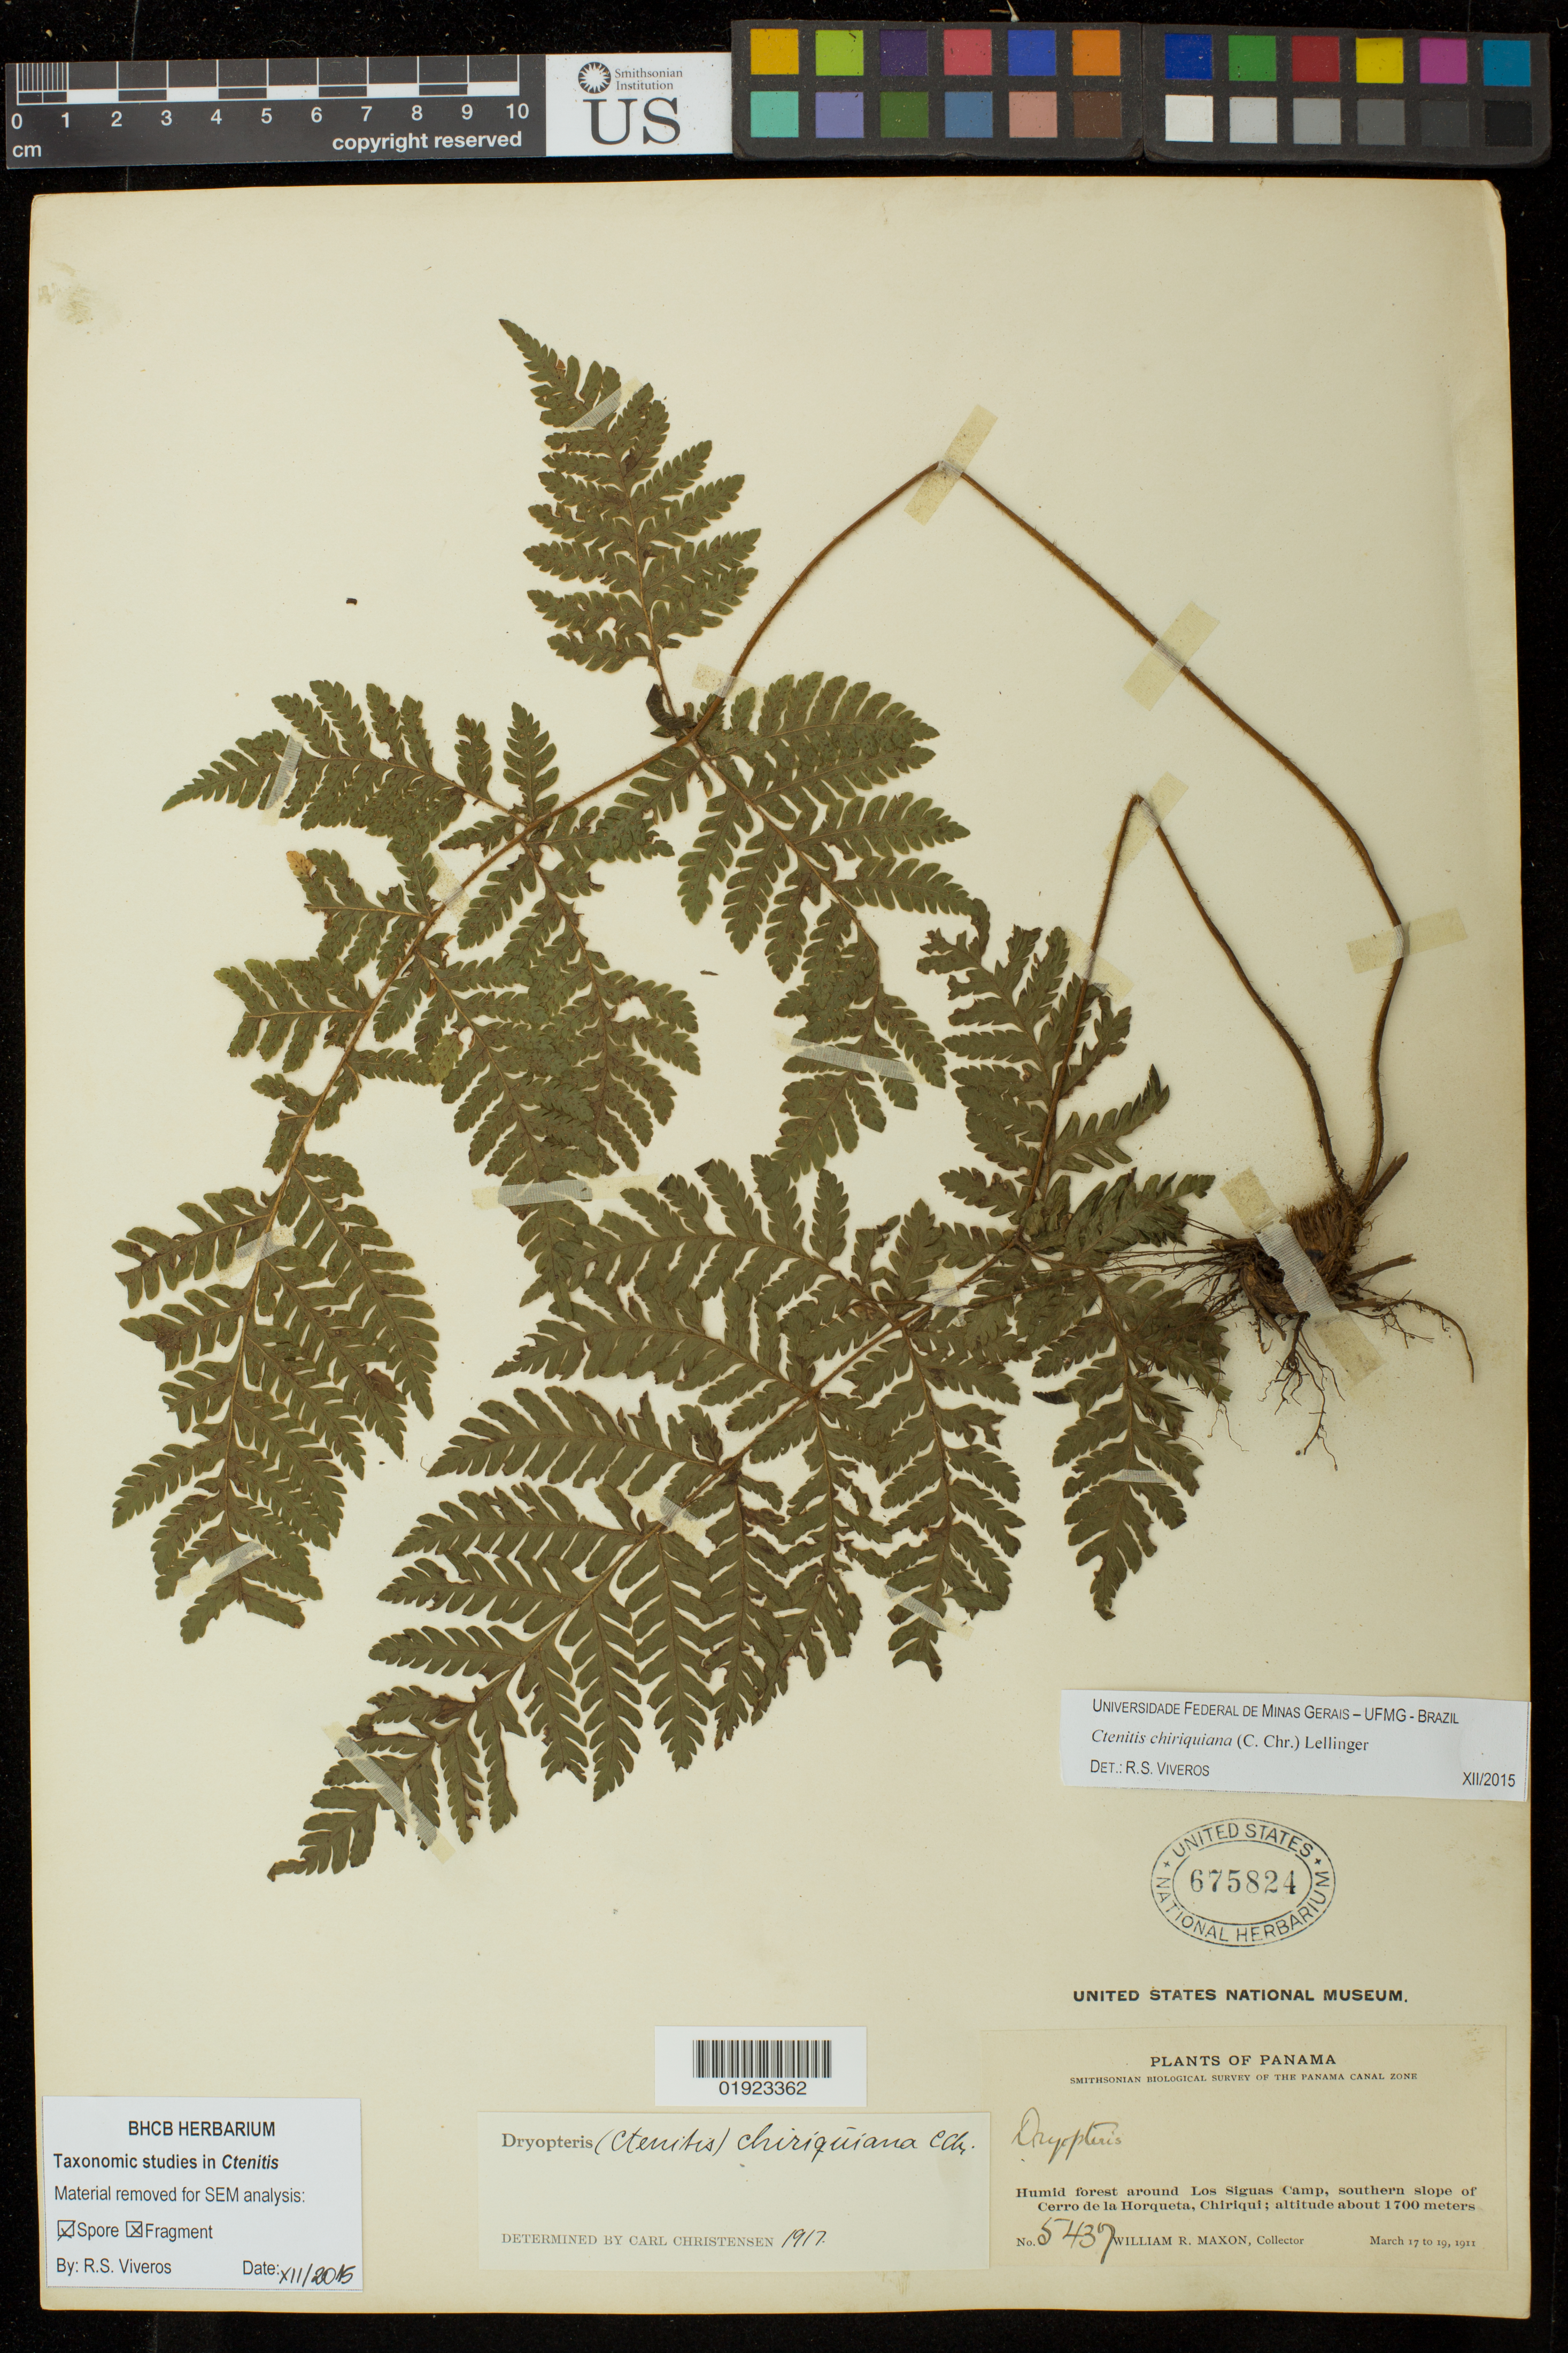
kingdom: Plantae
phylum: Tracheophyta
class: Polypodiopsida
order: Polypodiales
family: Dryopteridaceae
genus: Ctenitis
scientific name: Ctenitis chiriquiana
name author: (C. Chr.) Lellinger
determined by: Viveros, R. S.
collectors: W. R. Maxon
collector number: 5437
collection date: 1911-03-17/1911-03-19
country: Panama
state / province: Chiriqui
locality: Los Siguas Camp, southern slope of Cerro de la Horqueta.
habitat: Humid forest.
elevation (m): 1700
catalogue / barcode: US 675824